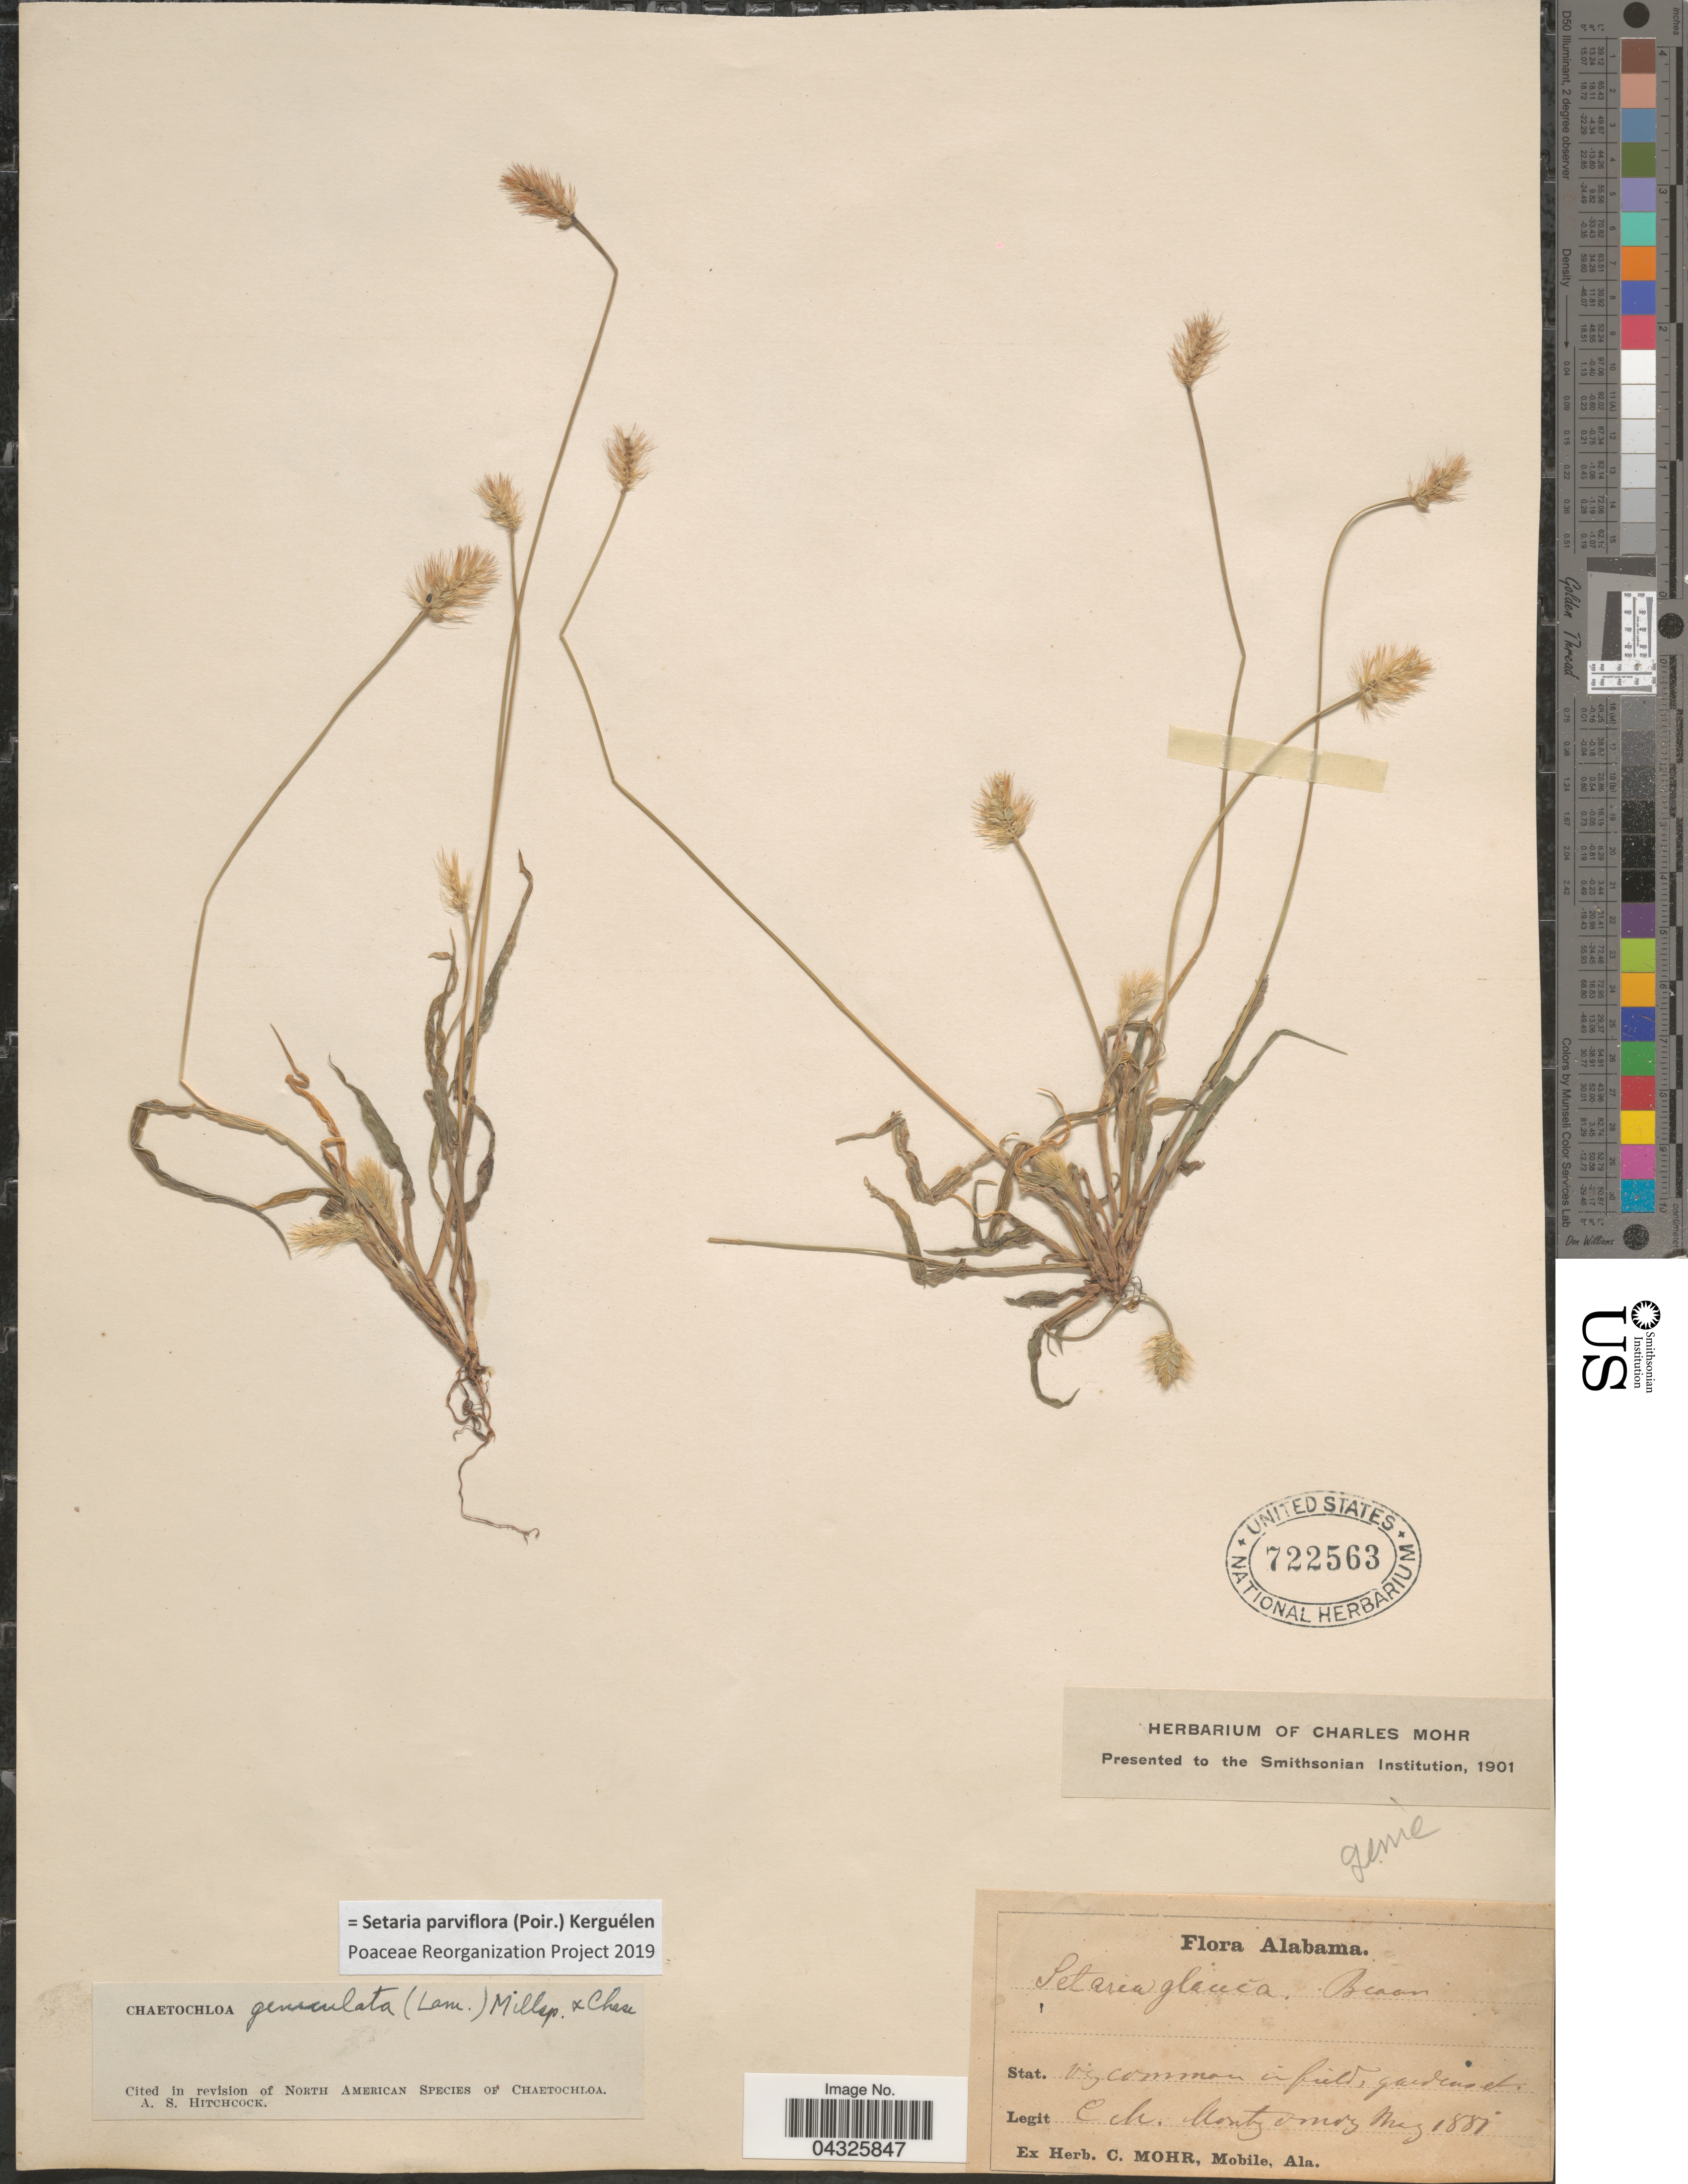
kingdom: Plantae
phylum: Tracheophyta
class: Liliopsida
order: Poales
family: Poaceae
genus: Setaria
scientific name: Setaria parviflora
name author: (Poir.) Kerguélen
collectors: Mohr, C. T. (herbarium)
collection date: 1881-05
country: United States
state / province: Alabama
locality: Montgomery.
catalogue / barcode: US 722563